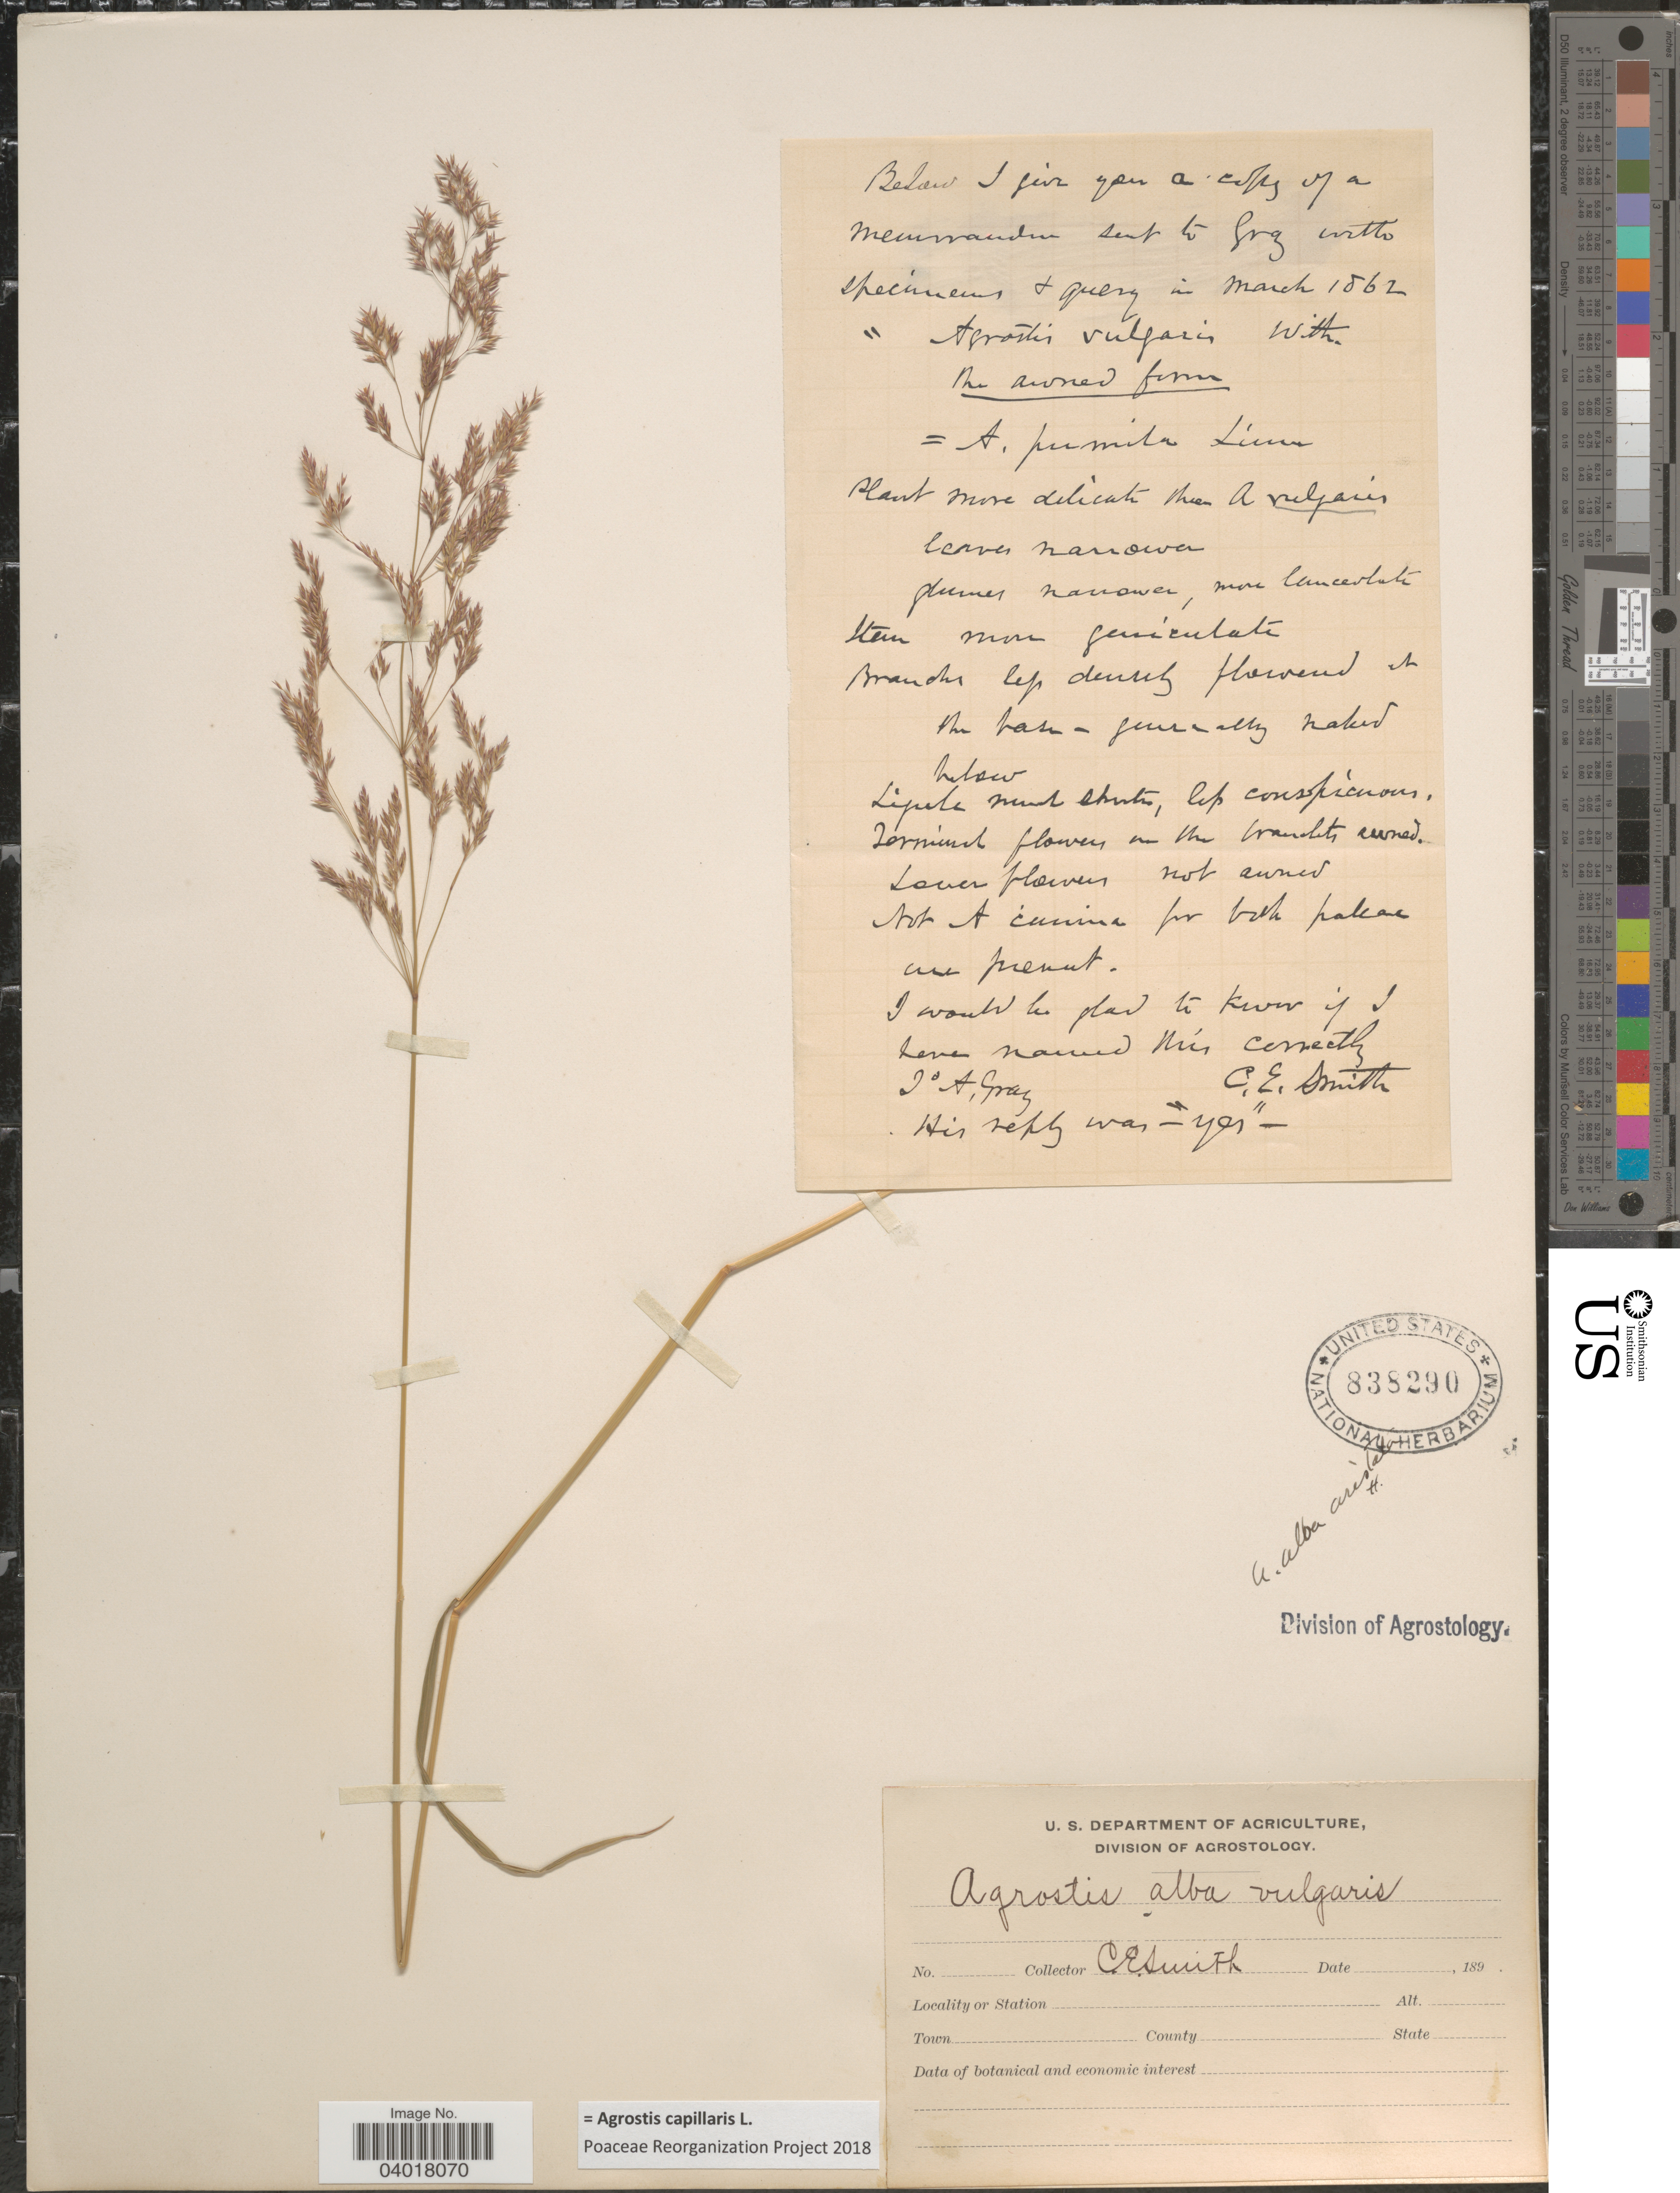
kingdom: Plantae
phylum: Tracheophyta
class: Liliopsida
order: Poales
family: Poaceae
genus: Agrostis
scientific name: Agrostis capillaris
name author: L.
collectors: C. E. Smith Jr.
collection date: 1862-03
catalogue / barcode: US 838290